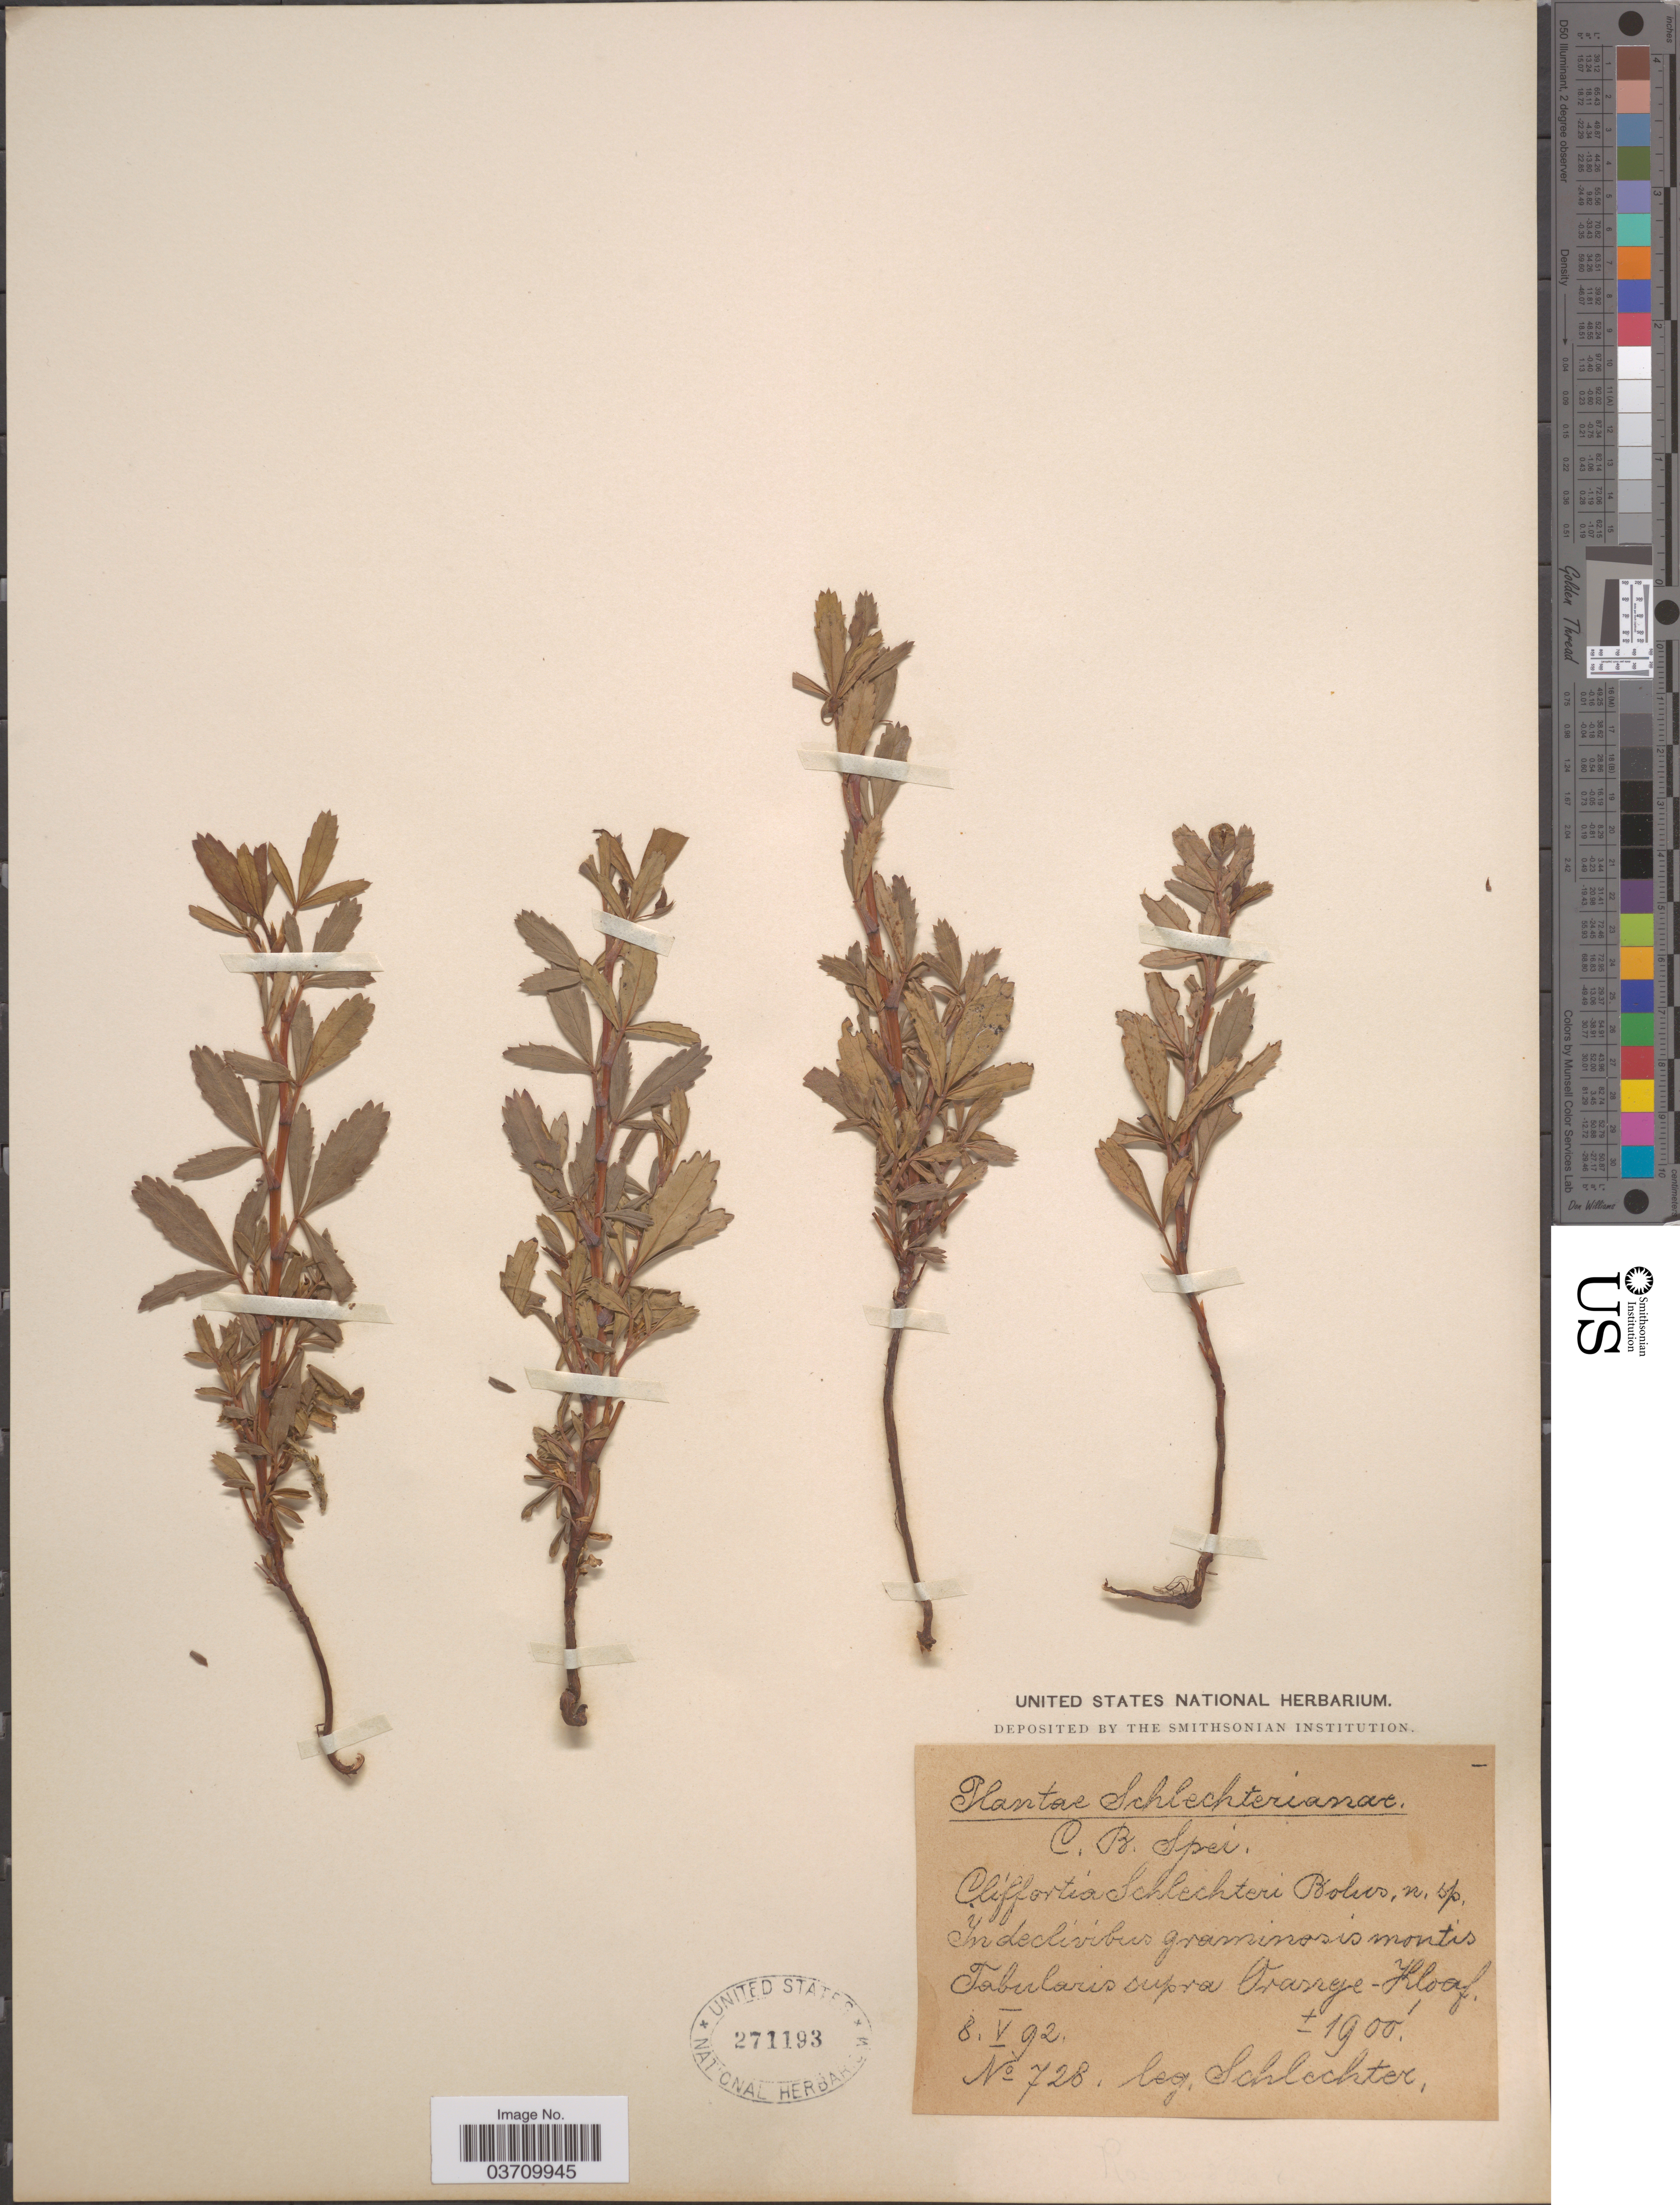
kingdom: Plantae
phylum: Tracheophyta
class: Magnoliopsida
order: Rosales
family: Rosaceae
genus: Cliffortia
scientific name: Cliffortia schlechteri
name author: (Weim.) C. Whitehouse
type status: Possible Type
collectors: Schlechter, --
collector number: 728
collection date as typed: Transcribed d/m/y: 8/5/92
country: South Africa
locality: C. B. Spei. In declivibus graminosis montis Tabularis supra Orange-Kloof.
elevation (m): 579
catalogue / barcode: US 271193